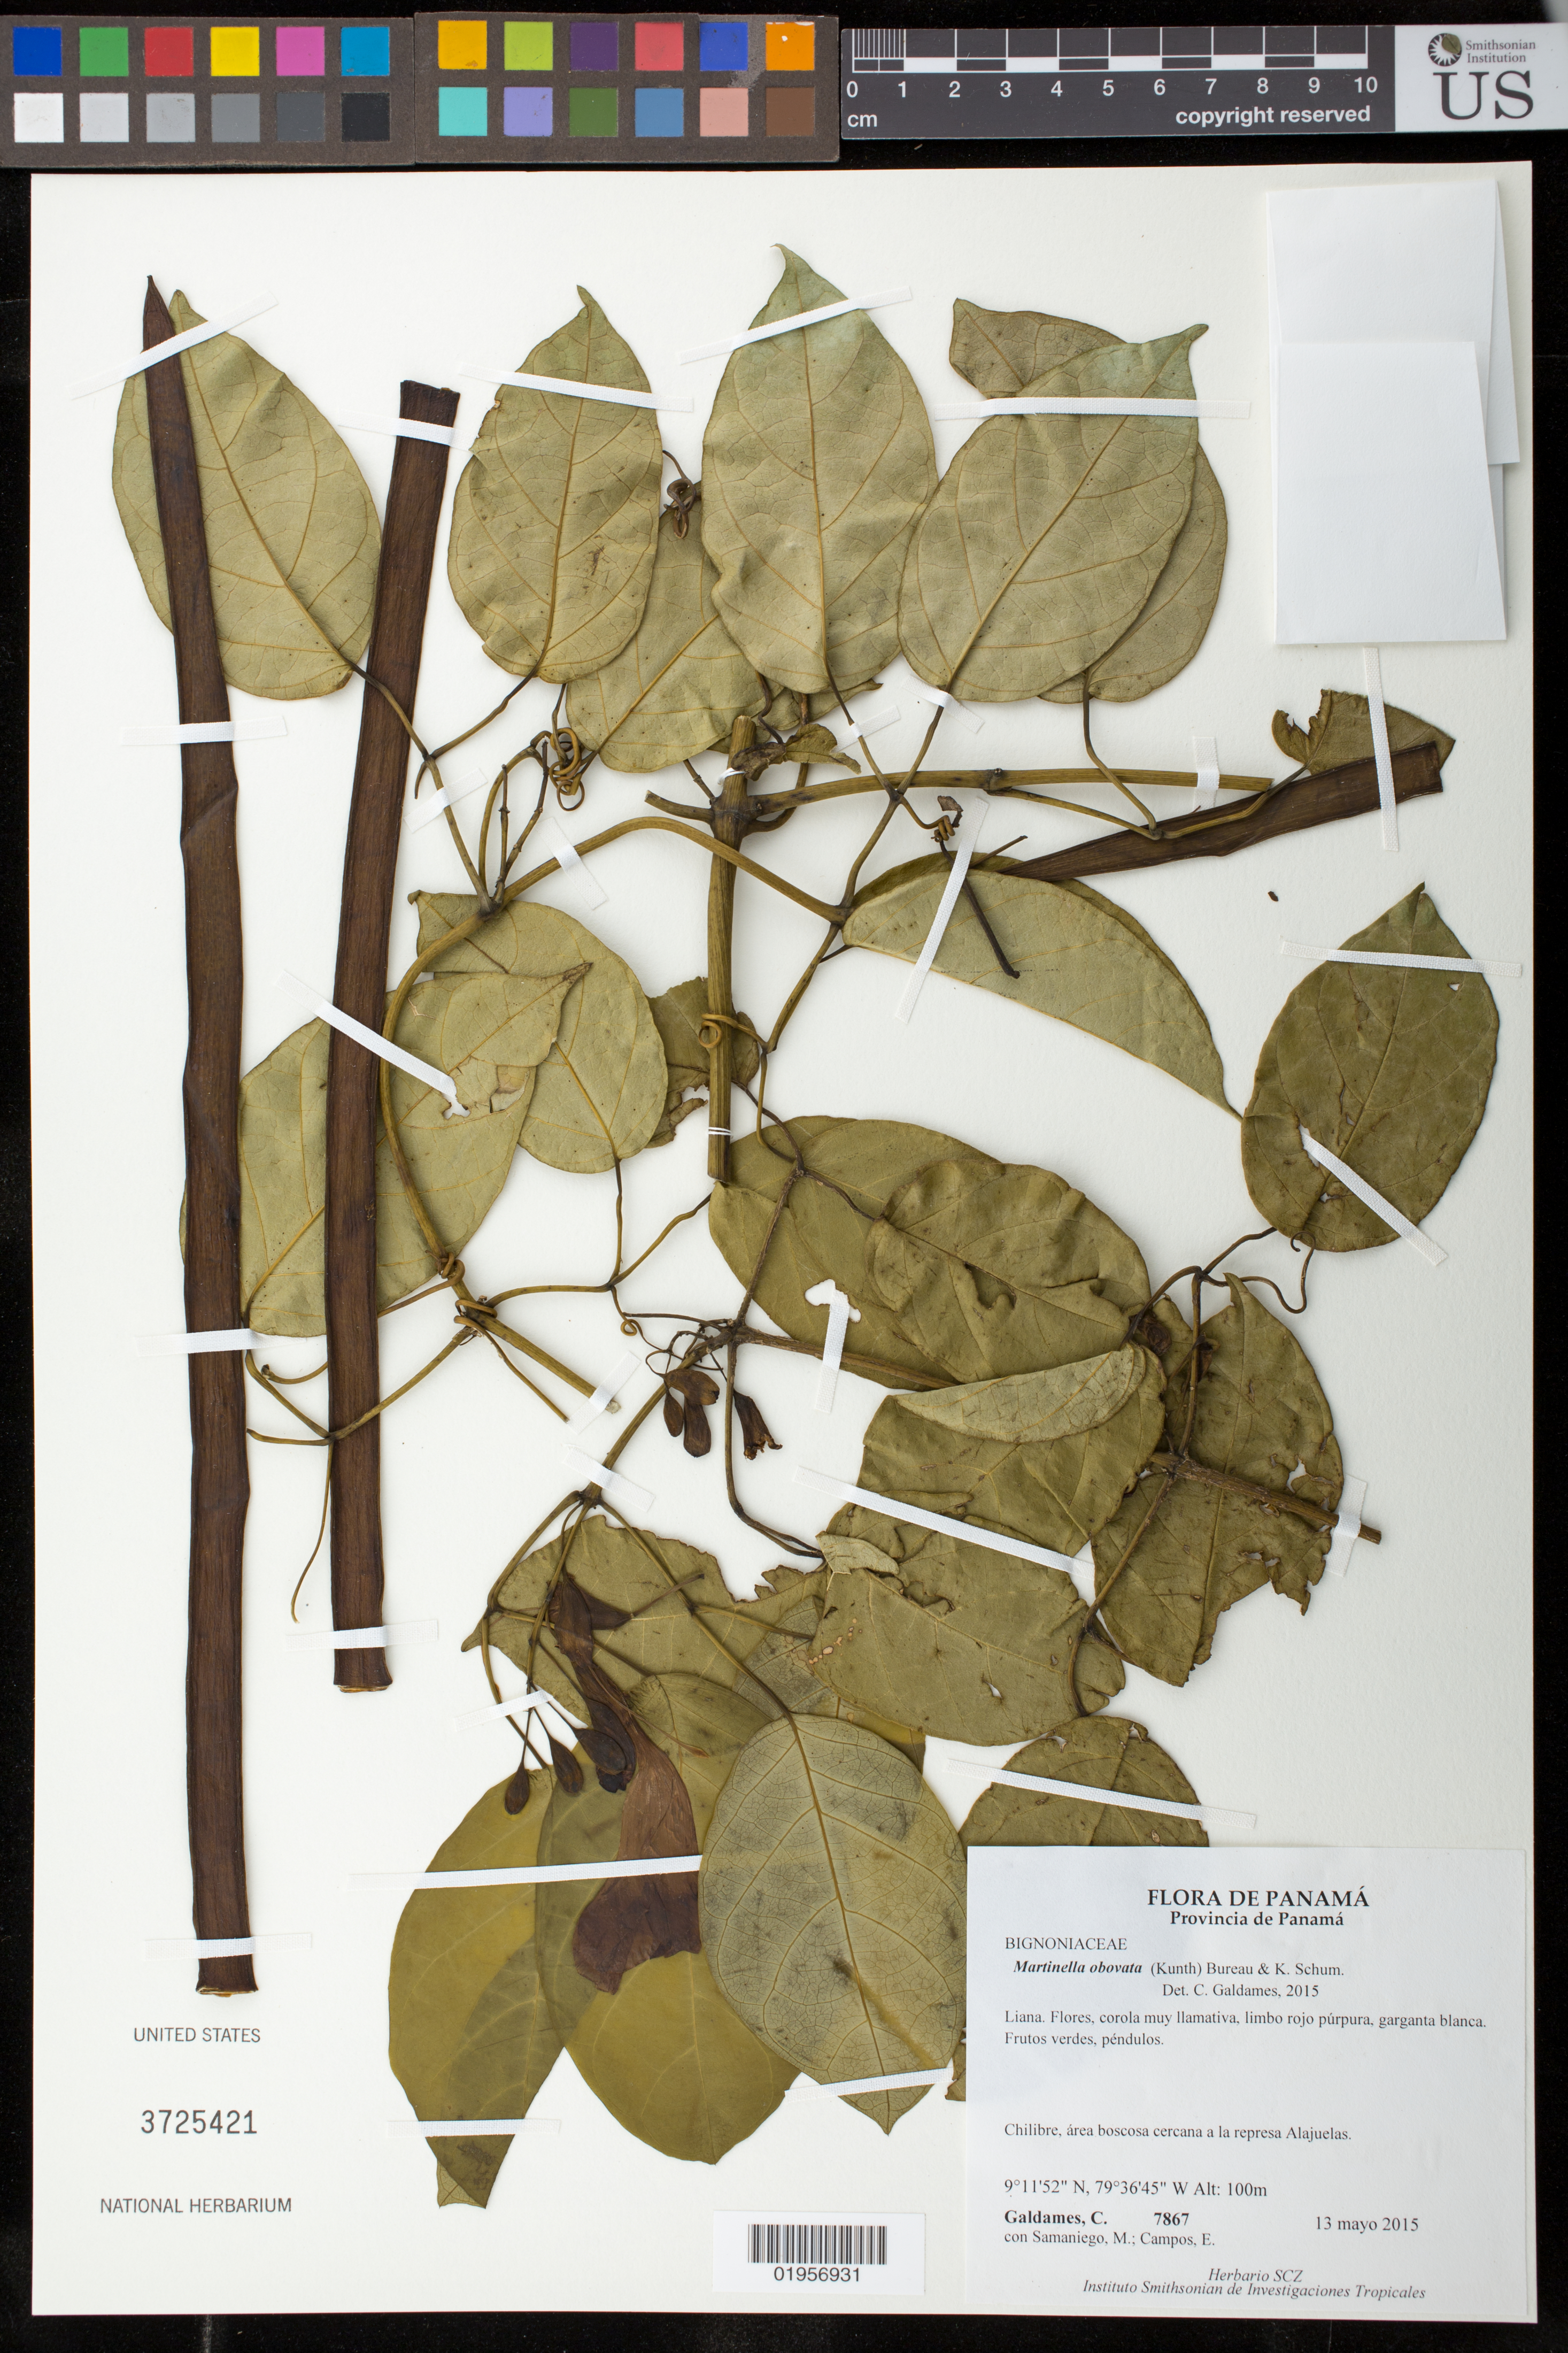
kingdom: Plantae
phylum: Tracheophyta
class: Magnoliopsida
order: Lamiales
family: Bignoniaceae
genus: Martinella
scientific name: Martinella obovata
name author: (Kunth) Bureau & K. Schum.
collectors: C. Galdames, M. Samaniego & E. Campos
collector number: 7867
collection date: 2015-05-13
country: Panama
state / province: Panamá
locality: Chilibre, area Alajuelas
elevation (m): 100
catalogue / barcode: US 3725421